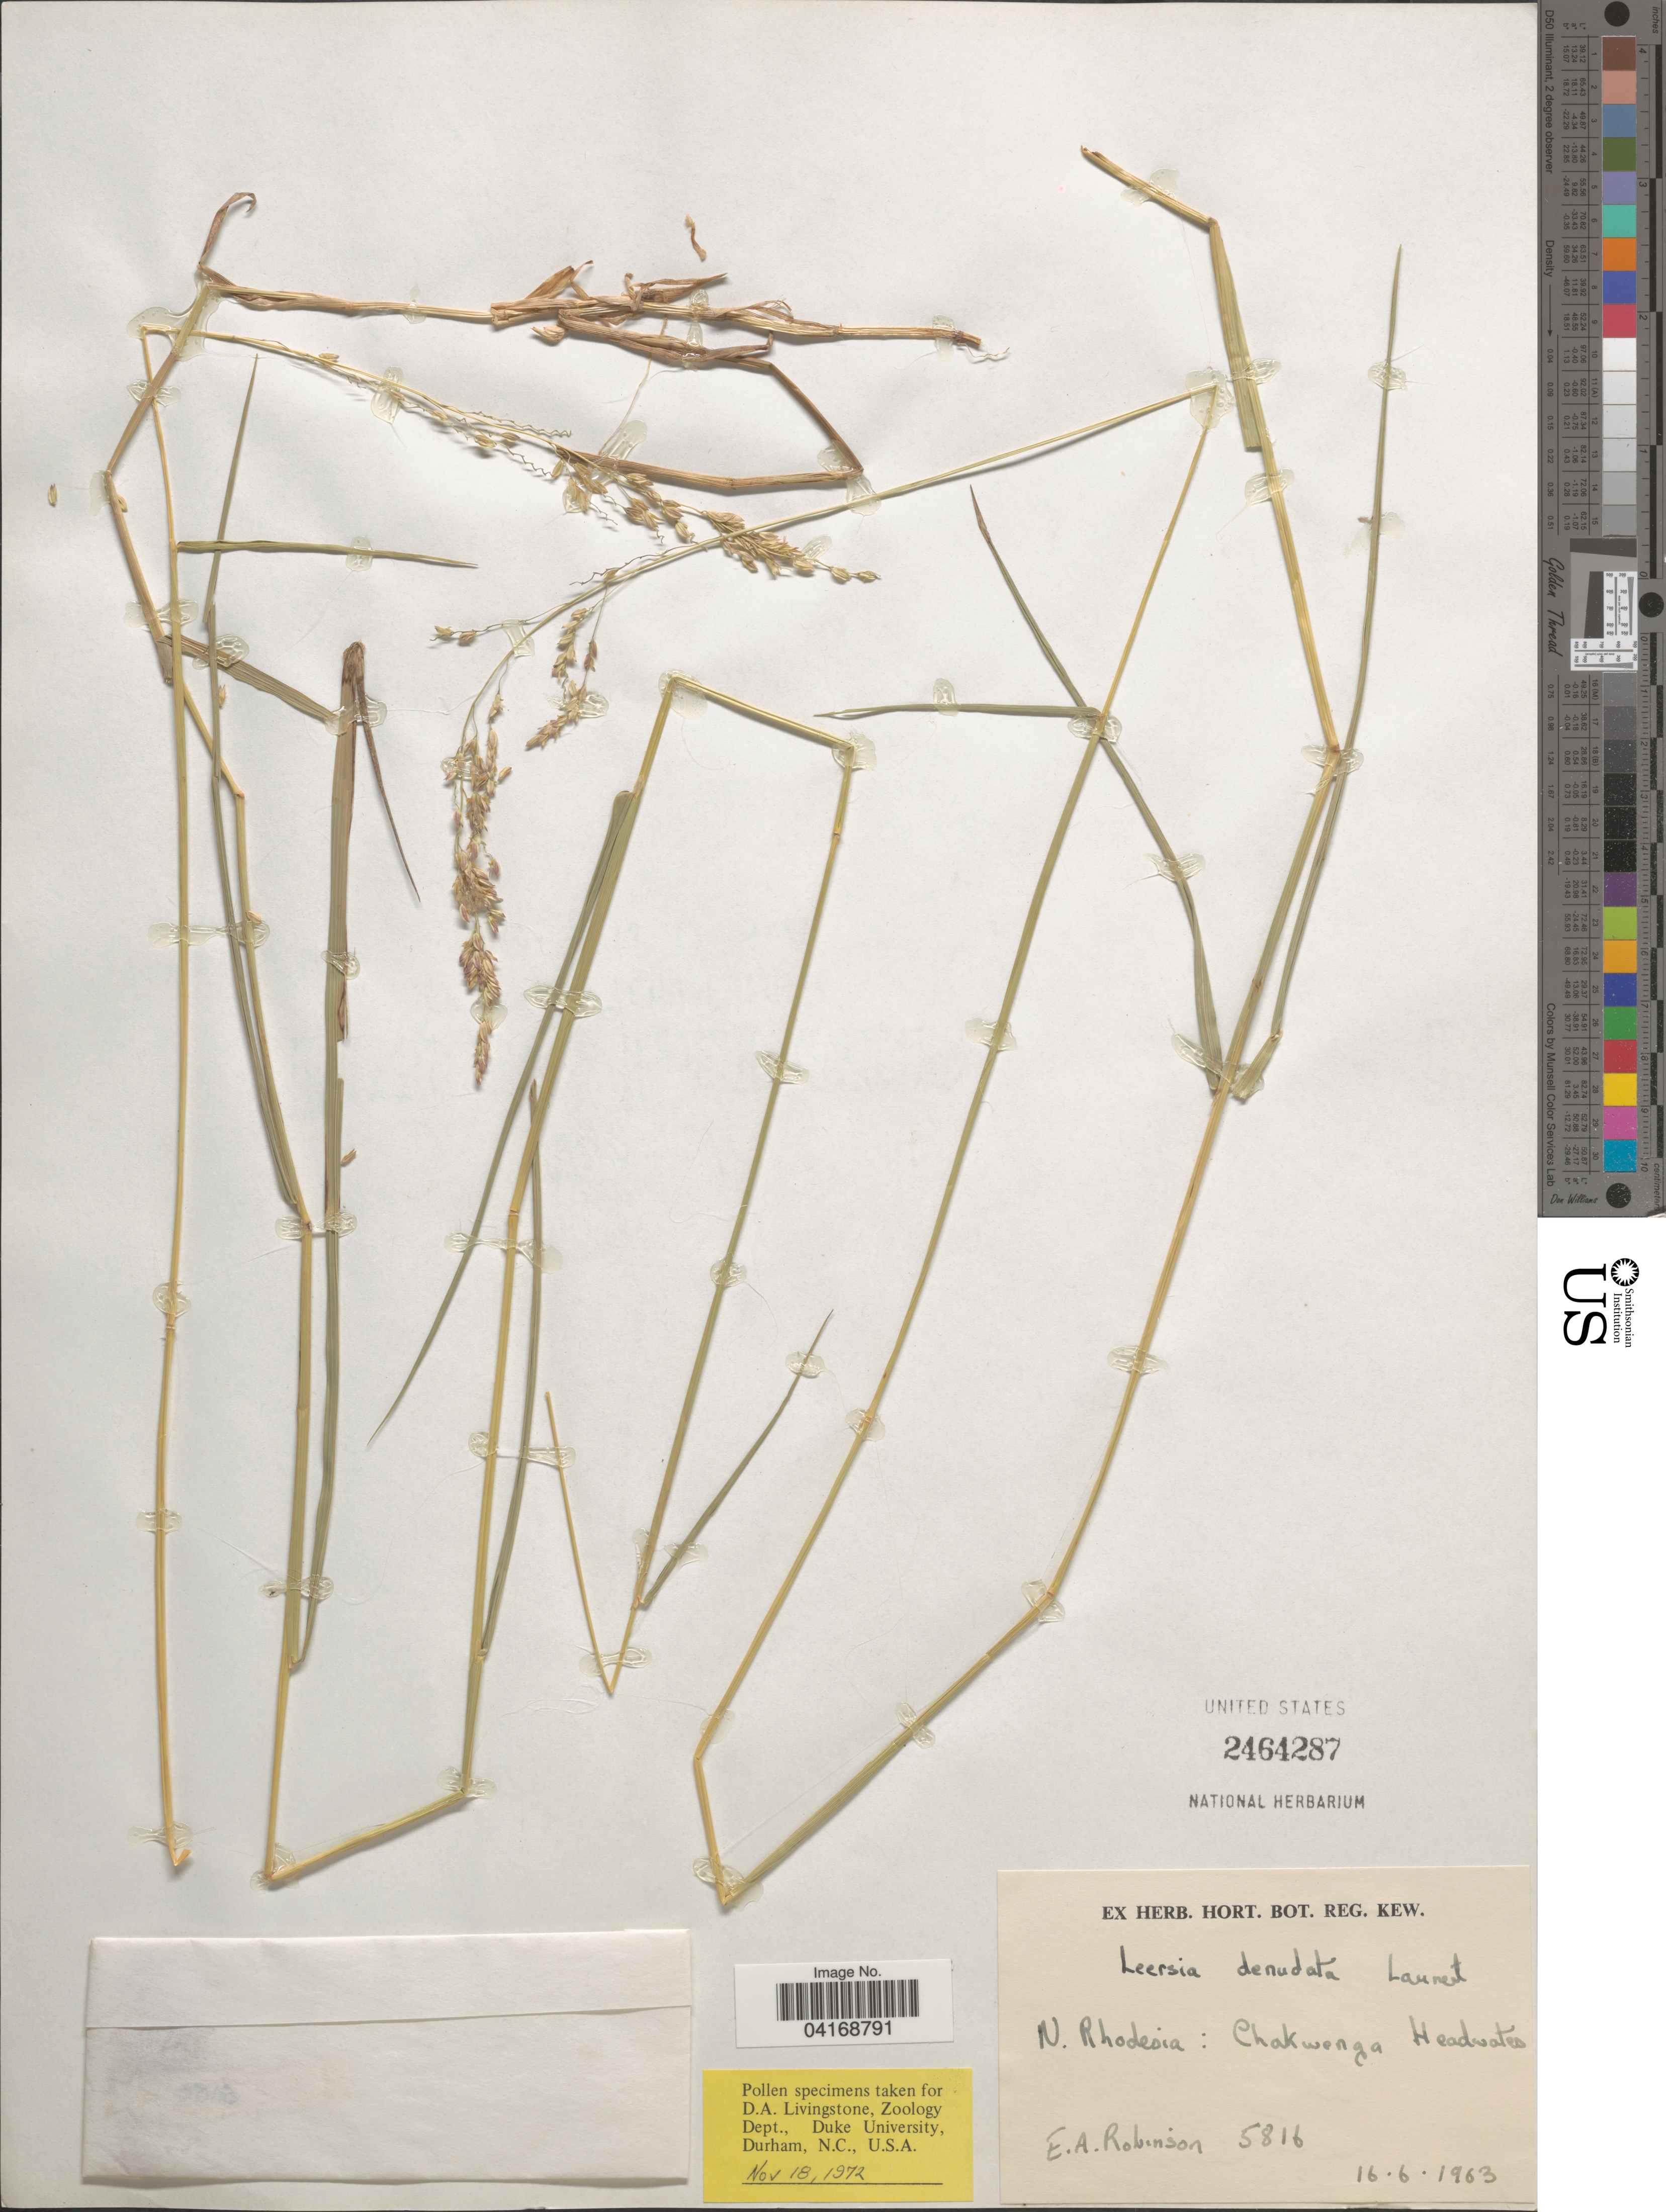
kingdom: Plantae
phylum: Tracheophyta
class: Liliopsida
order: Poales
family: Poaceae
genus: Leersia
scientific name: Leersia denudata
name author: Launert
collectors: E. A. Robinson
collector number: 5816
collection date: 1963-06-16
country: Zambia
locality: N. Rhodesia; Chakwenga Headwaters.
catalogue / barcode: US 2464287